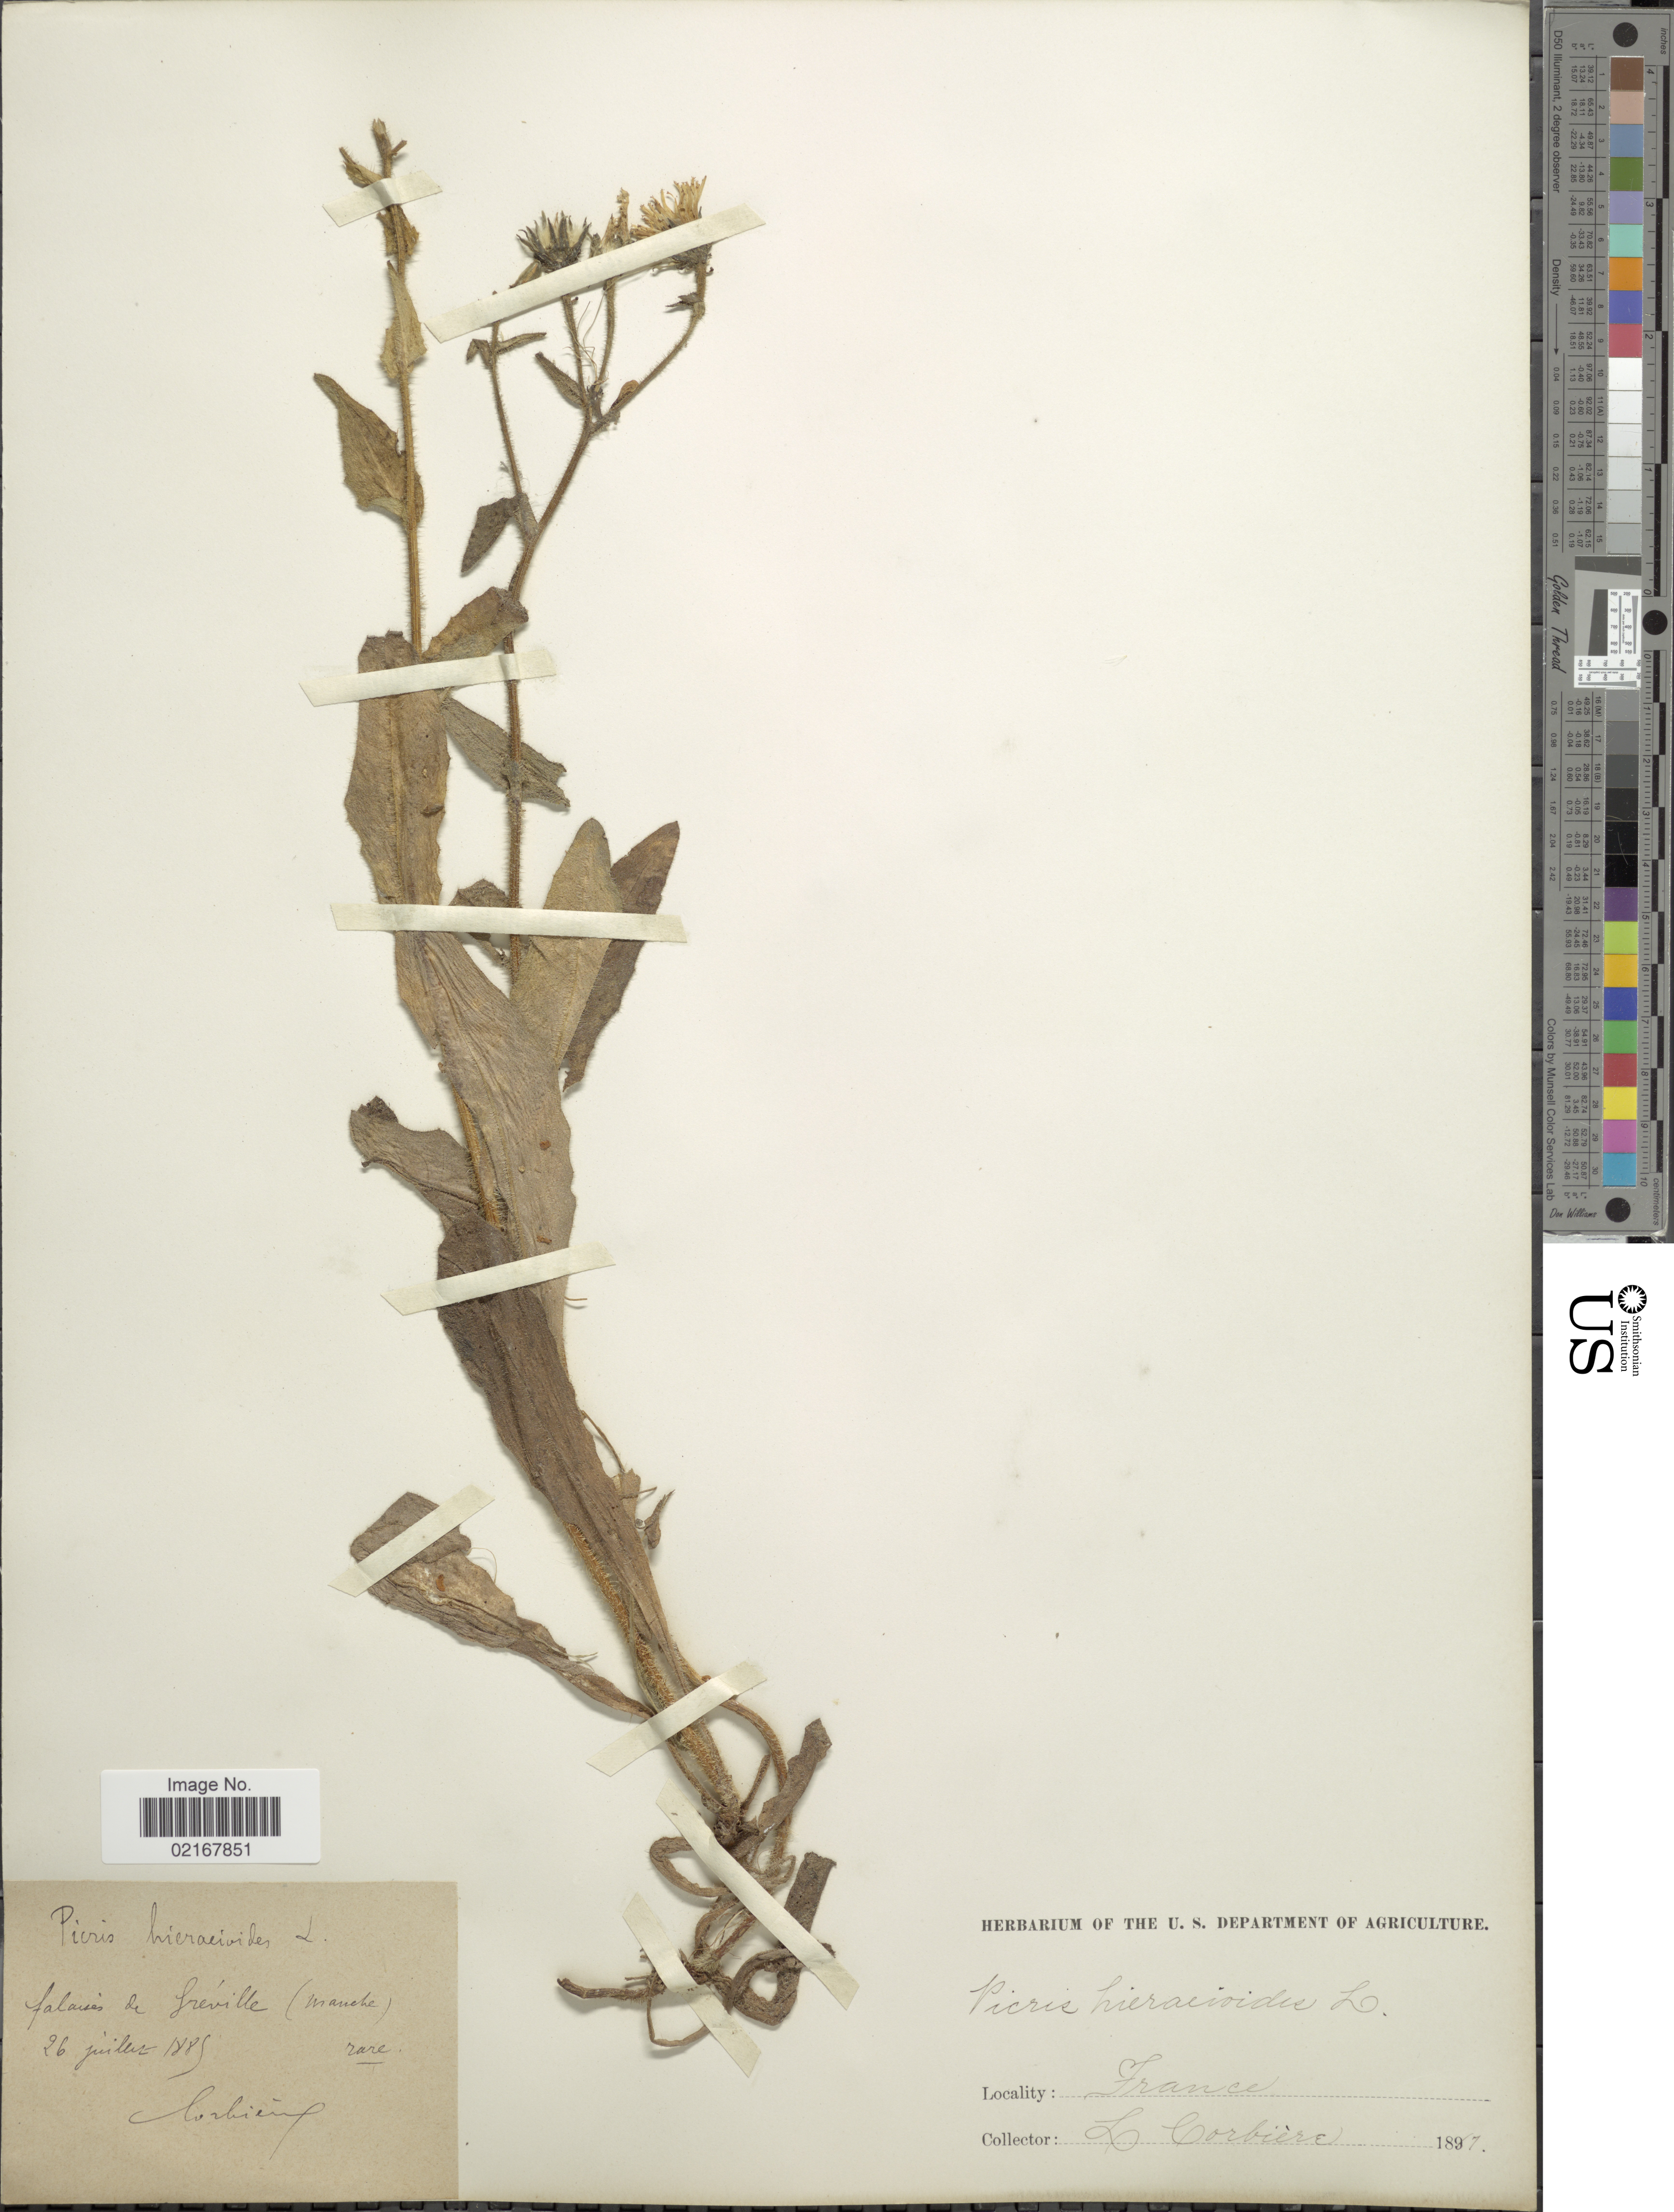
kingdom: Plantae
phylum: Tracheophyta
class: Magnoliopsida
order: Asterales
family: Asteraceae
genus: Picris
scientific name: Picris hieracioides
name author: L.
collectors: L. Corbière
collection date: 1887-07-26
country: France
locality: Falaises de freville (manche) [interpreted]